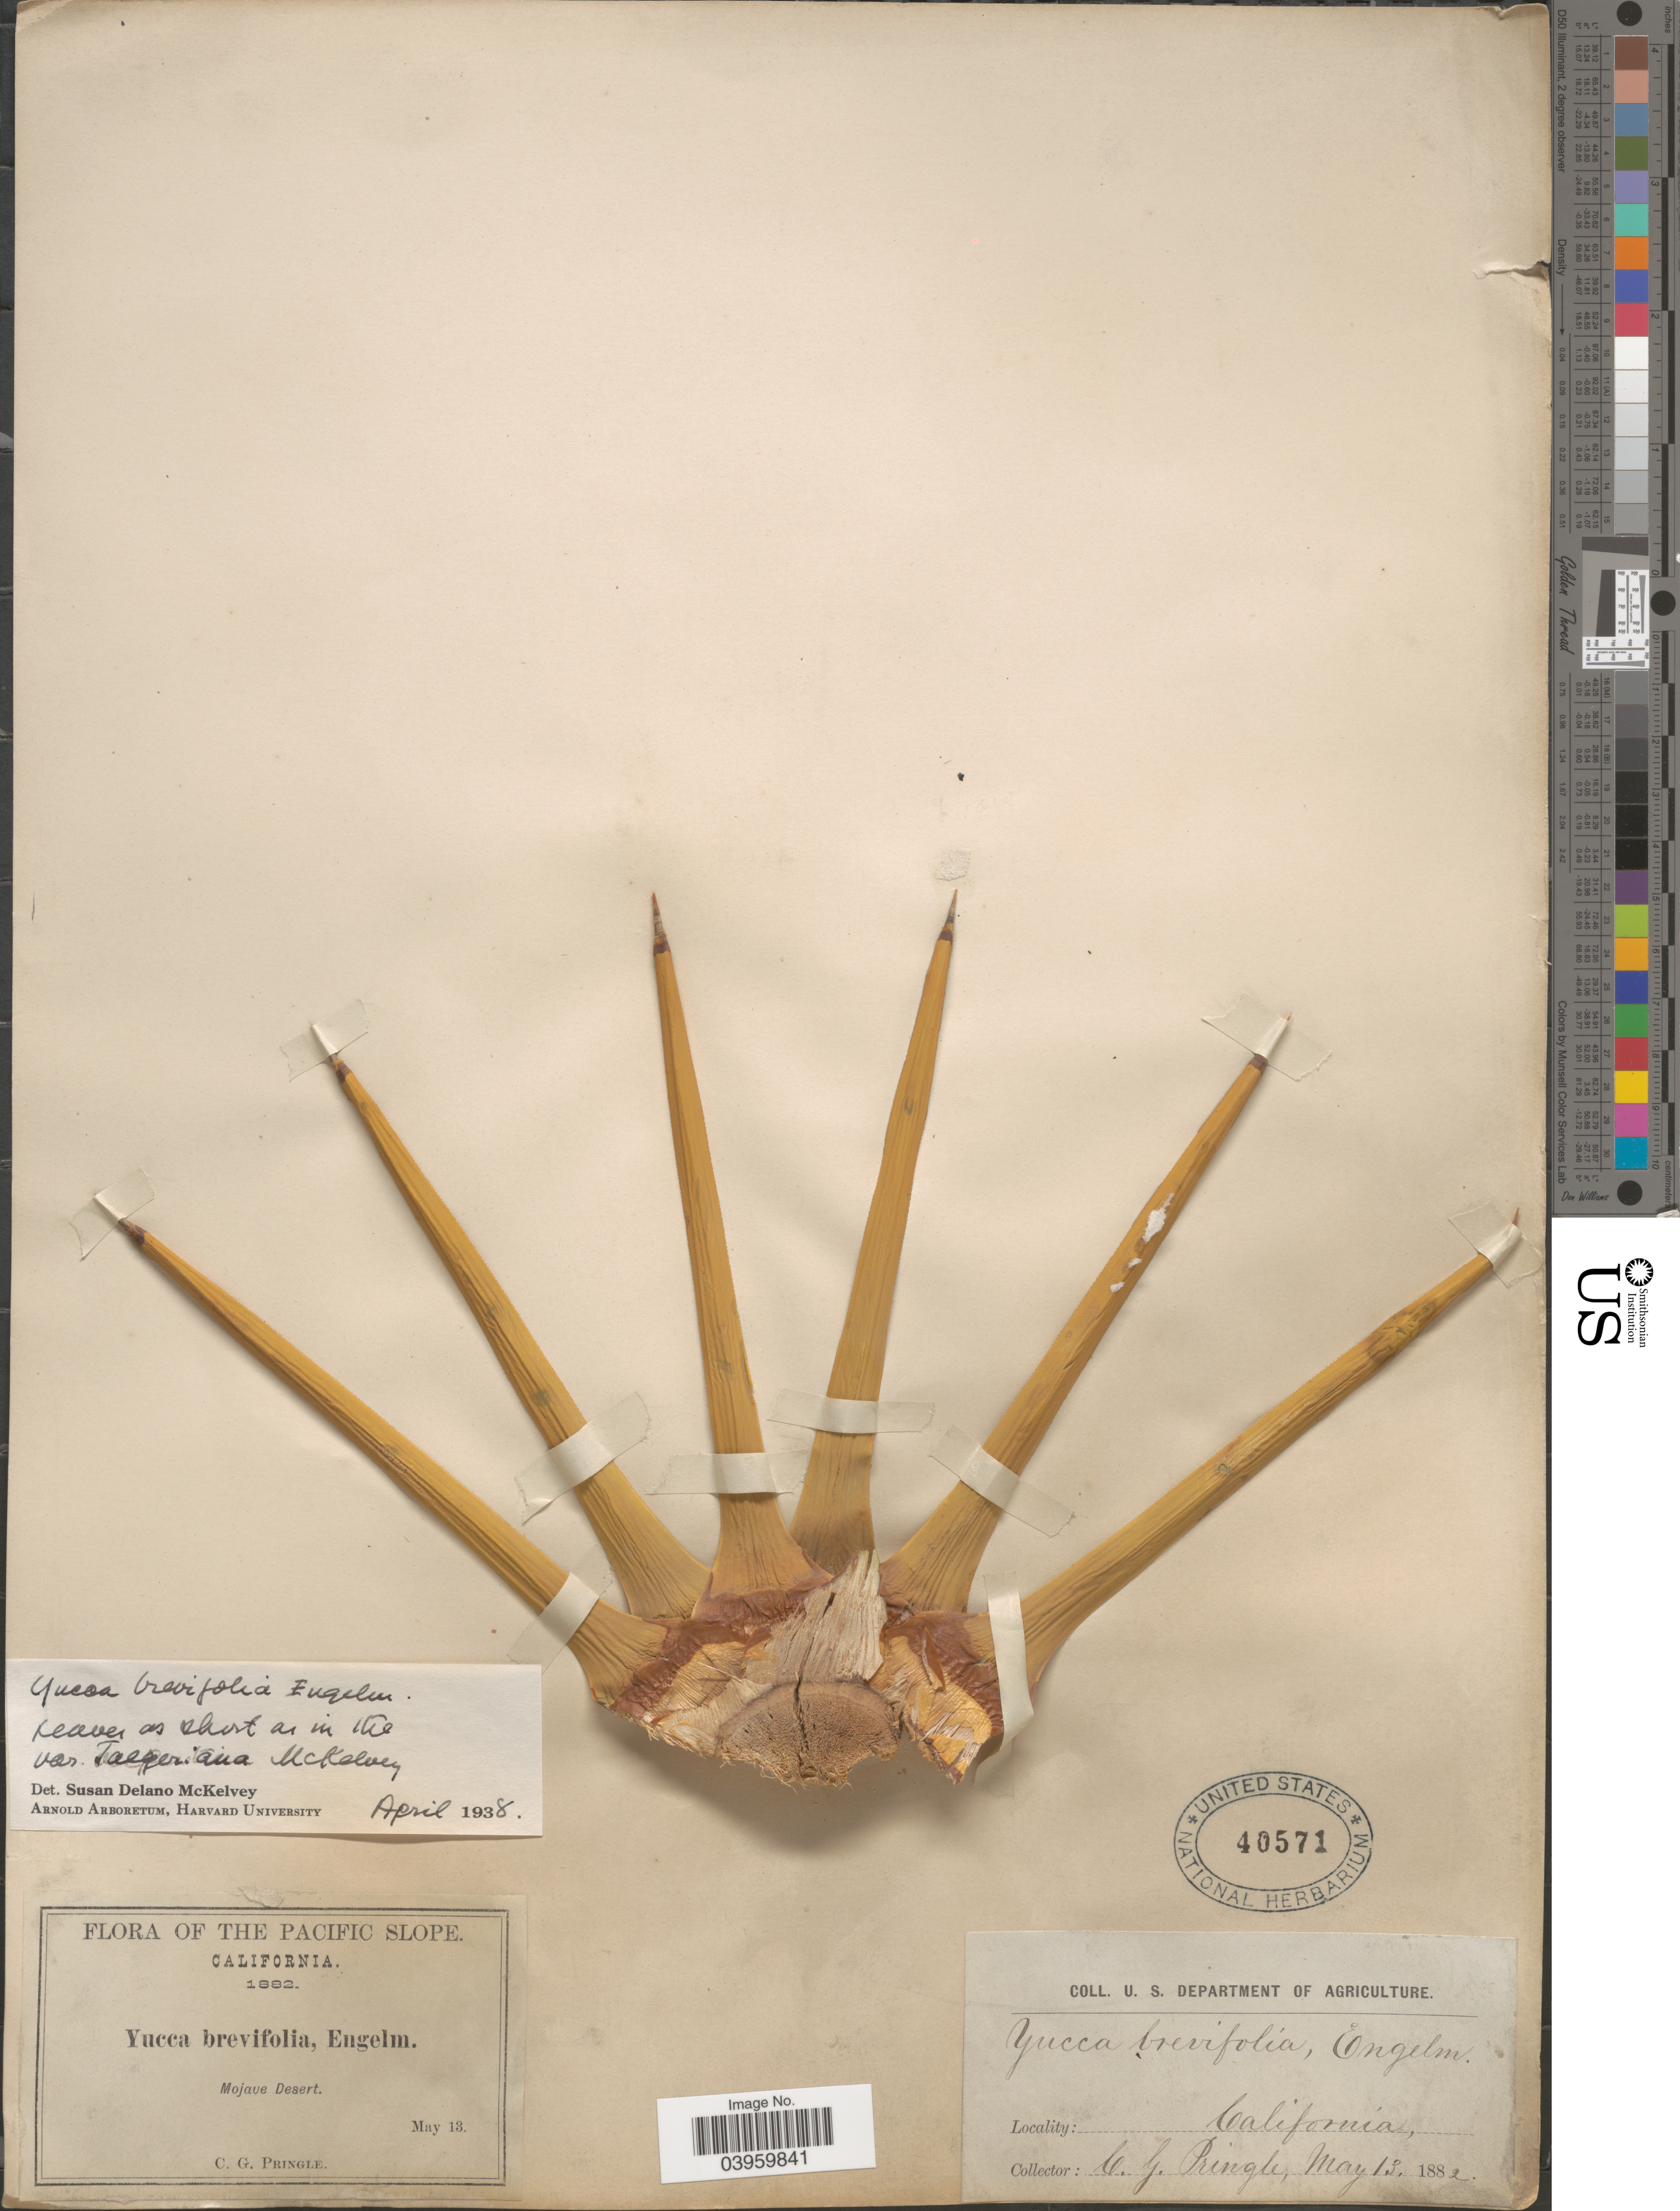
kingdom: Plantae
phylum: Tracheophyta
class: Liliopsida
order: Asparagales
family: Asparagaceae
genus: Yucca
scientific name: Yucca brevifolia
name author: Englem.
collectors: C. G. Pringle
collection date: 1882-05-13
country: United States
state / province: California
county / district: San Bernardino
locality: Pacific Slope. Mojave Desert.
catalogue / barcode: US 40571